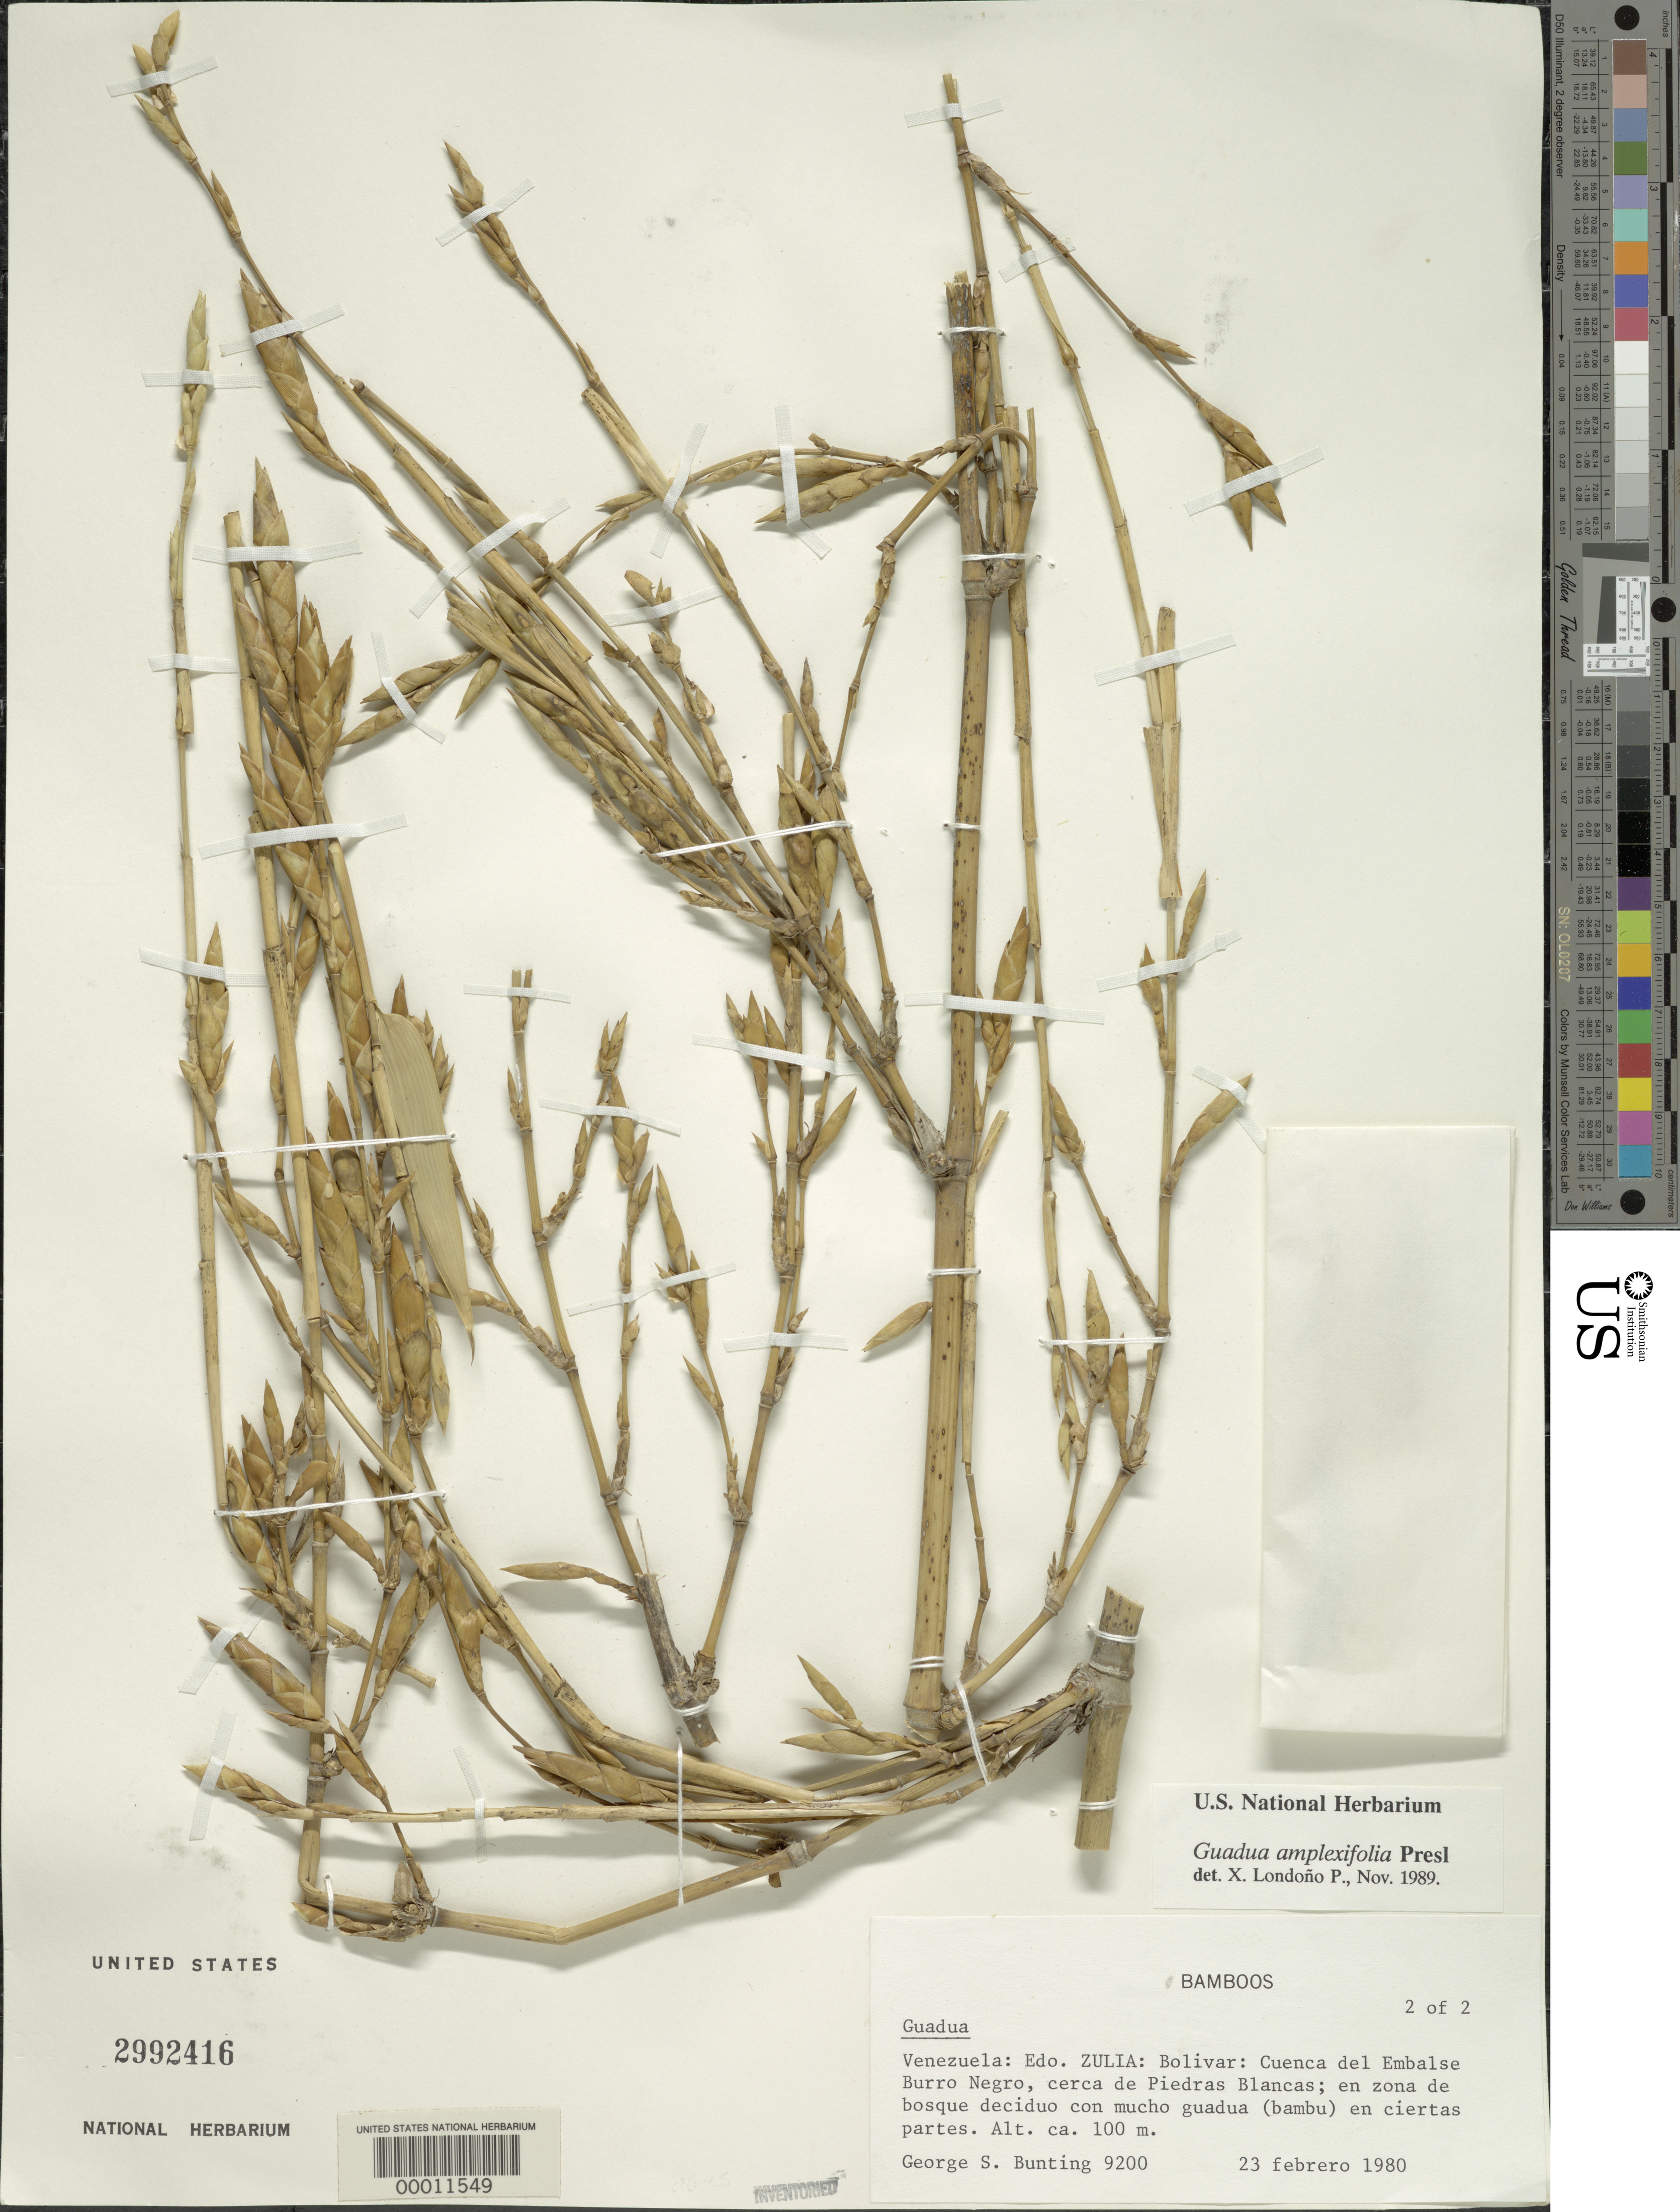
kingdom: Plantae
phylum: Tracheophyta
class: Liliopsida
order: Poales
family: Poaceae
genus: Guadua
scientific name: Guadua amplexifolia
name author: J. Presl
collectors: G. S. Bunting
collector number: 9200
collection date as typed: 23 Feb 1980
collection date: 1980-02-23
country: Venezuela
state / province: Zulia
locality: River basin of embalse burro negro, near piedras blancas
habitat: Deciduous forest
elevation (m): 100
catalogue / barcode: US 2992416